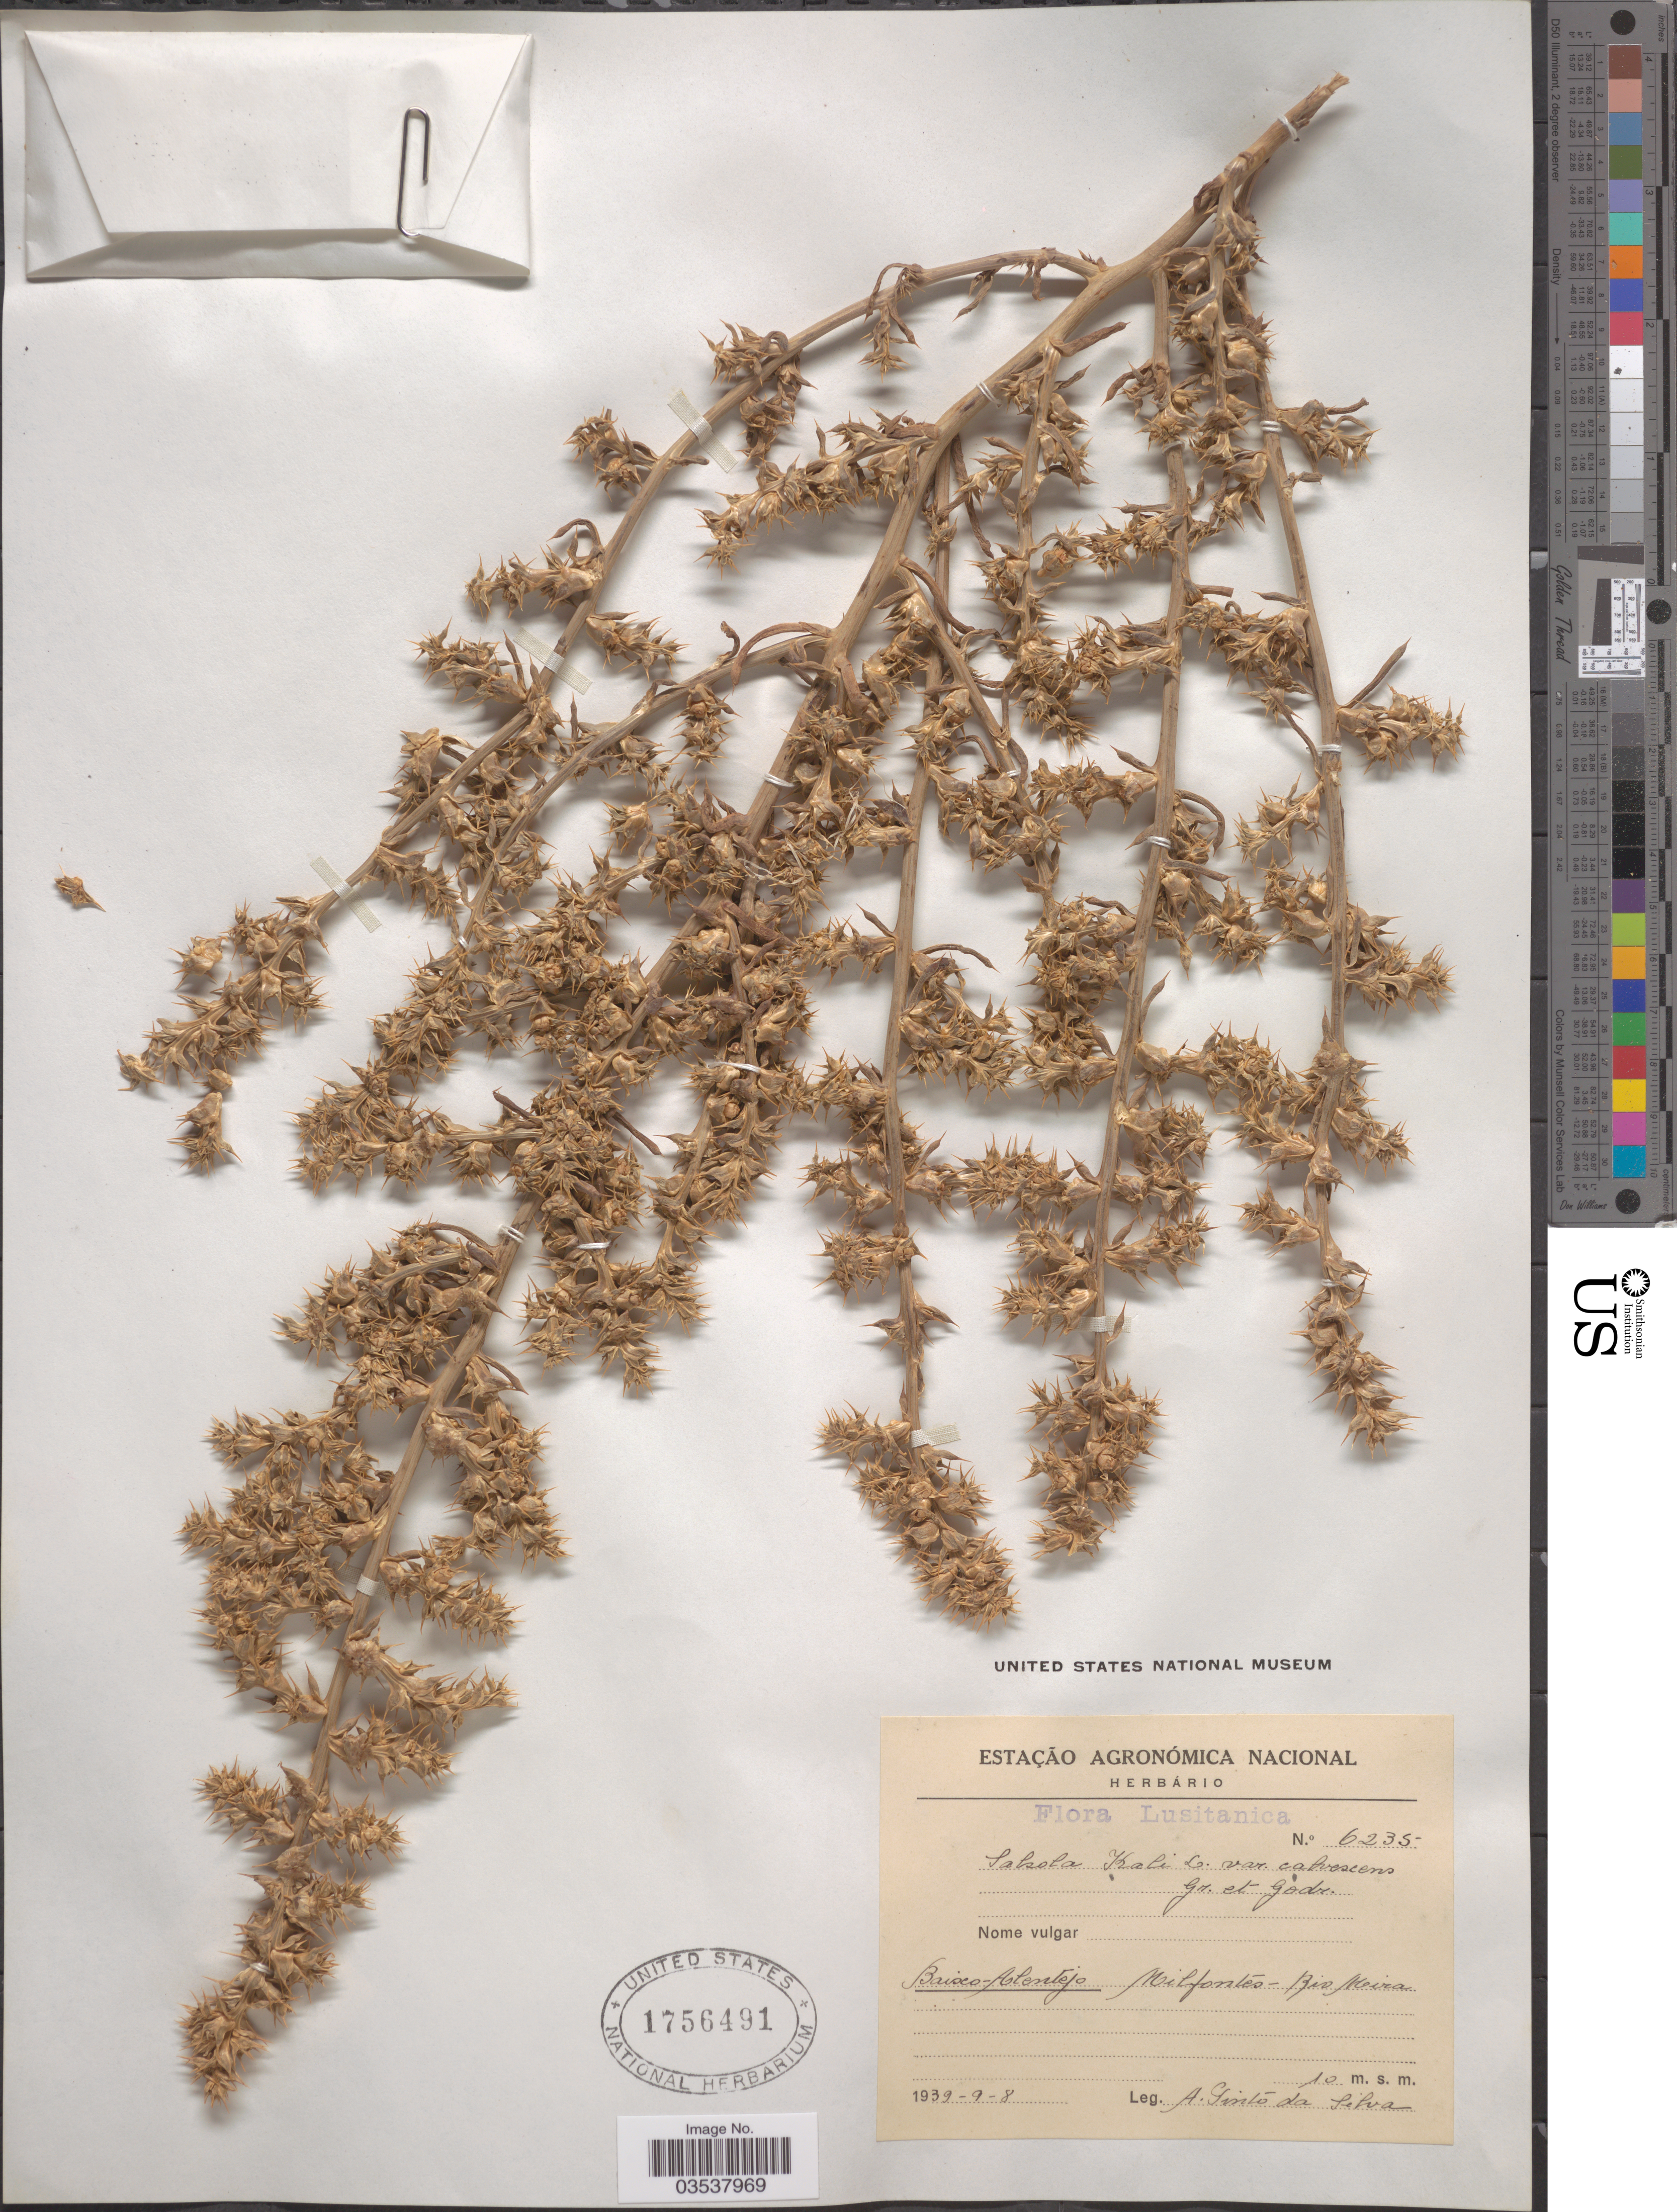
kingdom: Plantae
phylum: Tracheophyta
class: Magnoliopsida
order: Caryophyllales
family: Amaranthaceae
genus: Salsola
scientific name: Salsola kali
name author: L.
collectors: A. Da Silva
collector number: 6235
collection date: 1939-09-08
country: Portugal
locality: Lusitanica. Baixo-Alentejo Milfontés-Rio Mira.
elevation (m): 10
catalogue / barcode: US 1756491